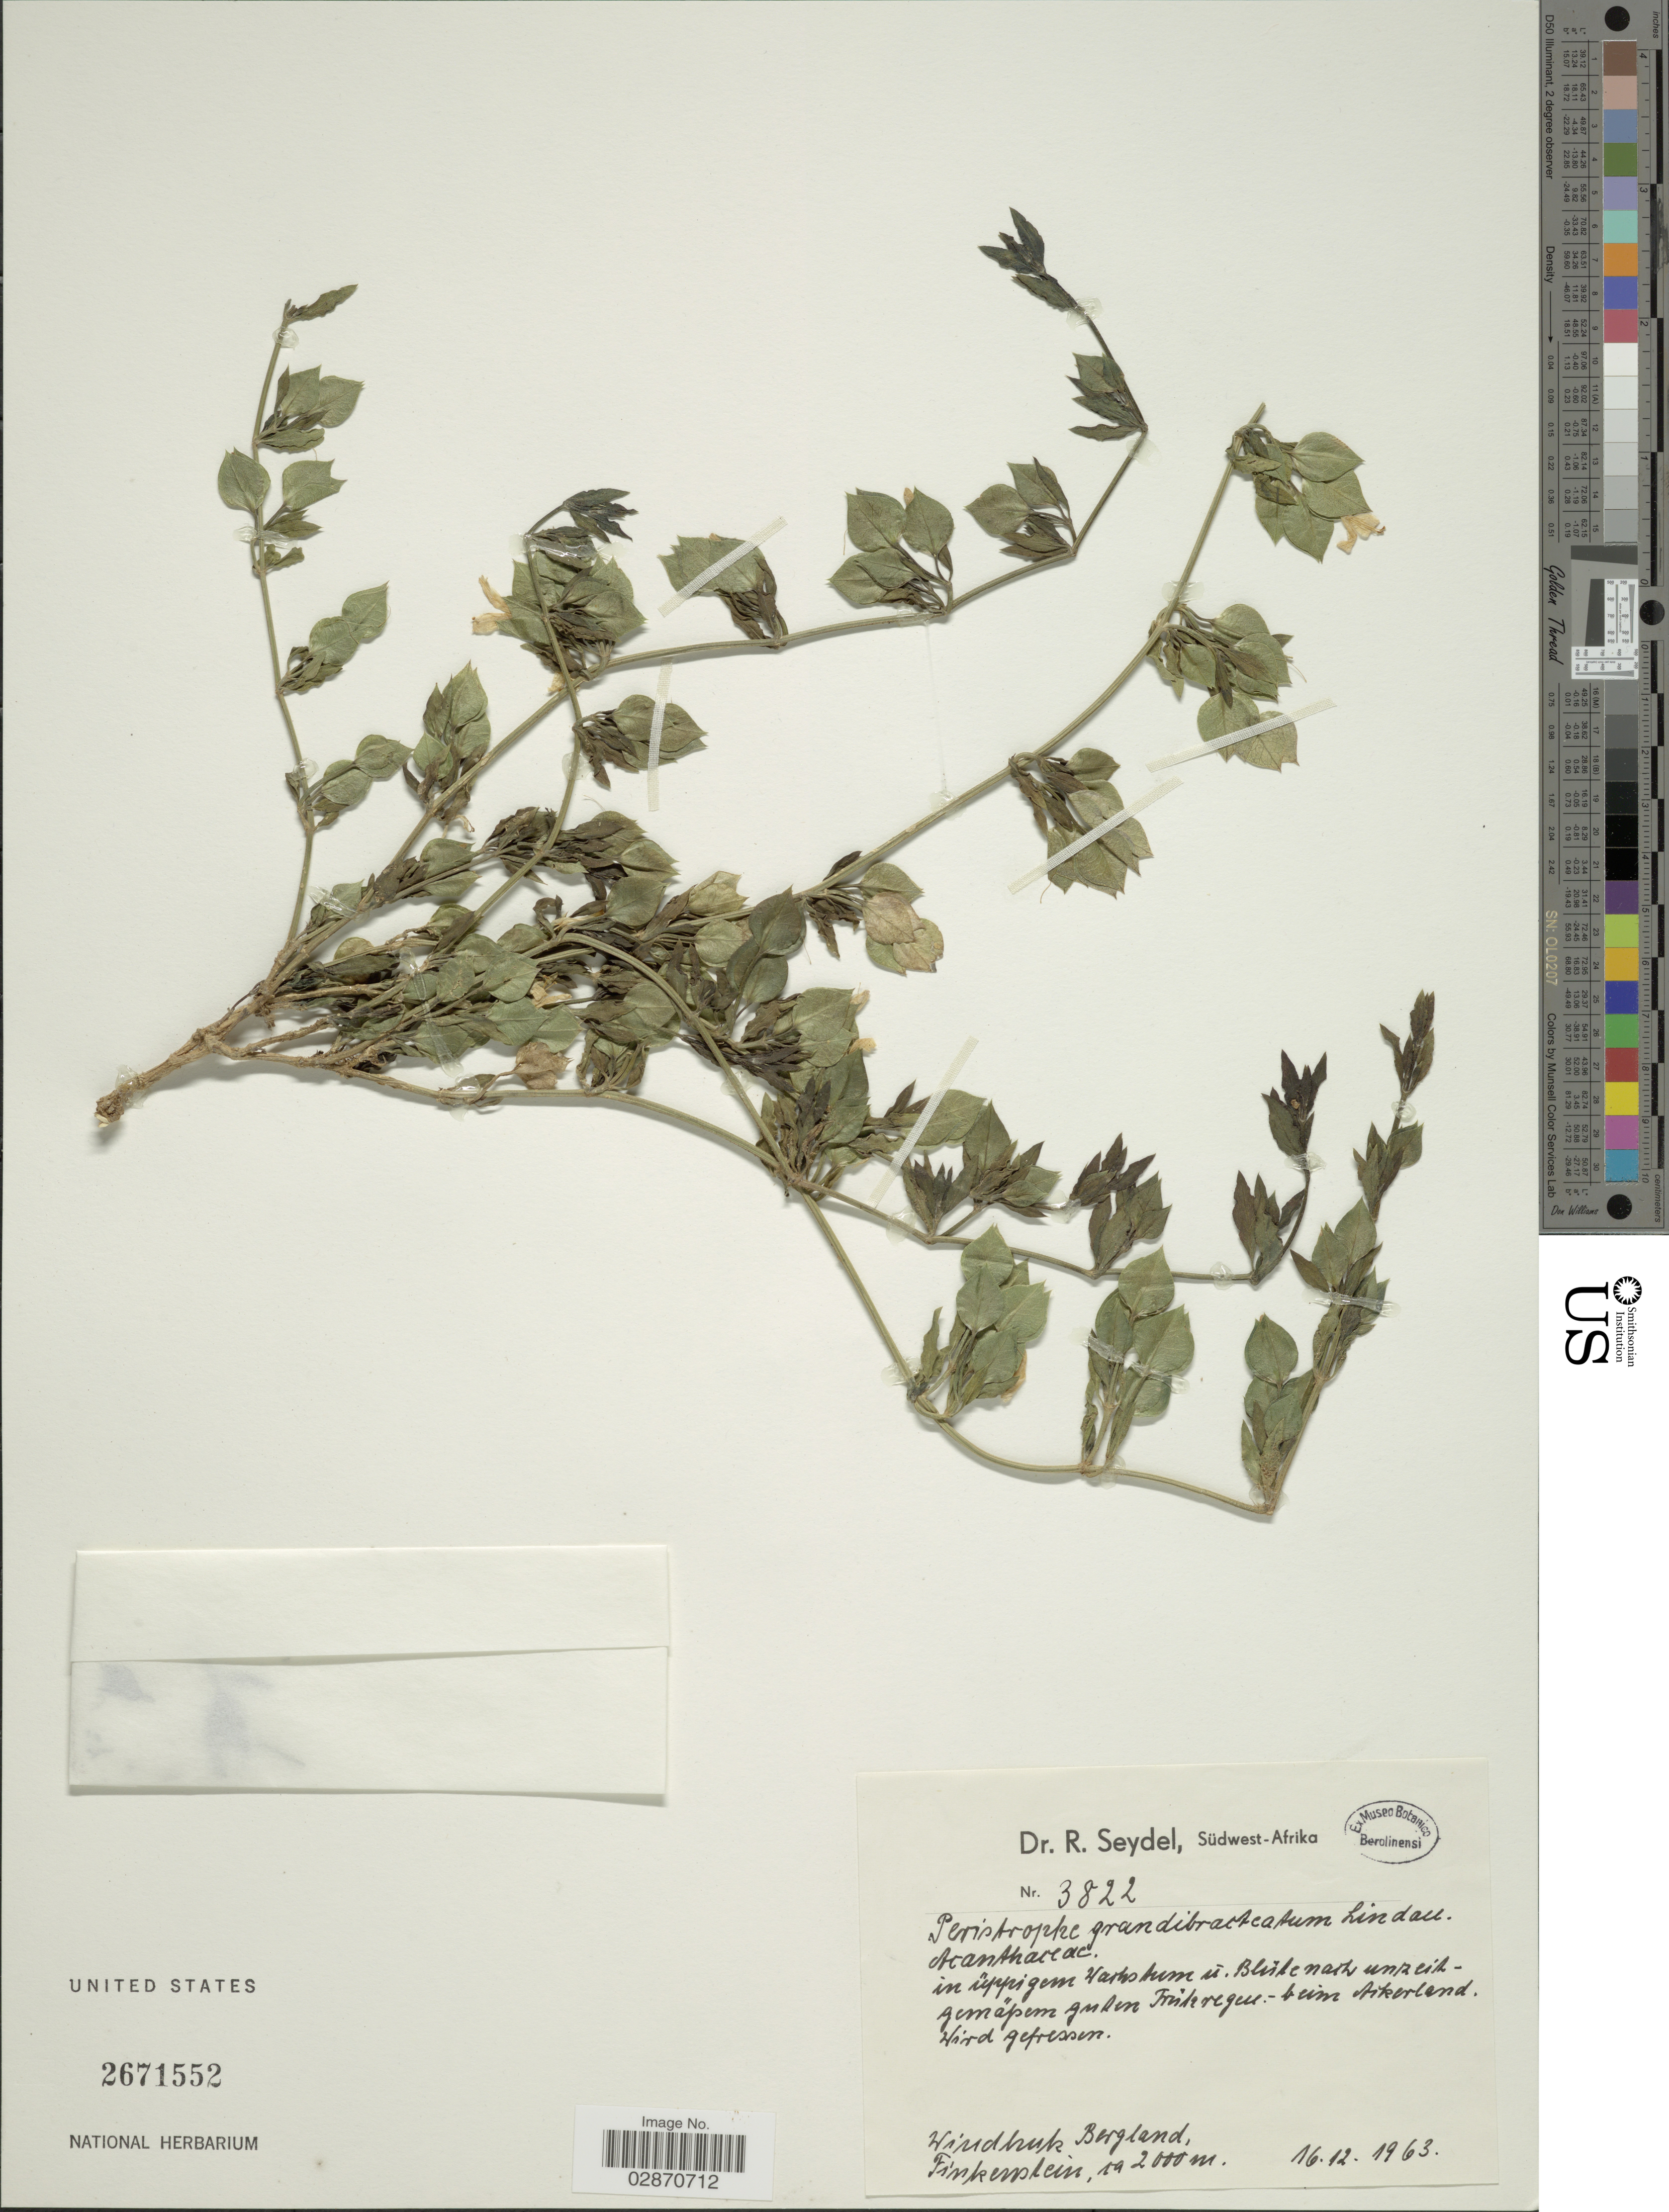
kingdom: Plantae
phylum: Tracheophyta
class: Magnoliopsida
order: Lamiales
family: Acanthaceae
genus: Peristrophe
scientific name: Peristrophe grandibracteata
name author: Lindau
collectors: R. Seydel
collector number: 3822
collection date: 1963-12-16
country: Namibia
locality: Südwest-Afrika. Windhuk Bergland, Finkenstein.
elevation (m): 2000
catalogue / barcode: US 2671552